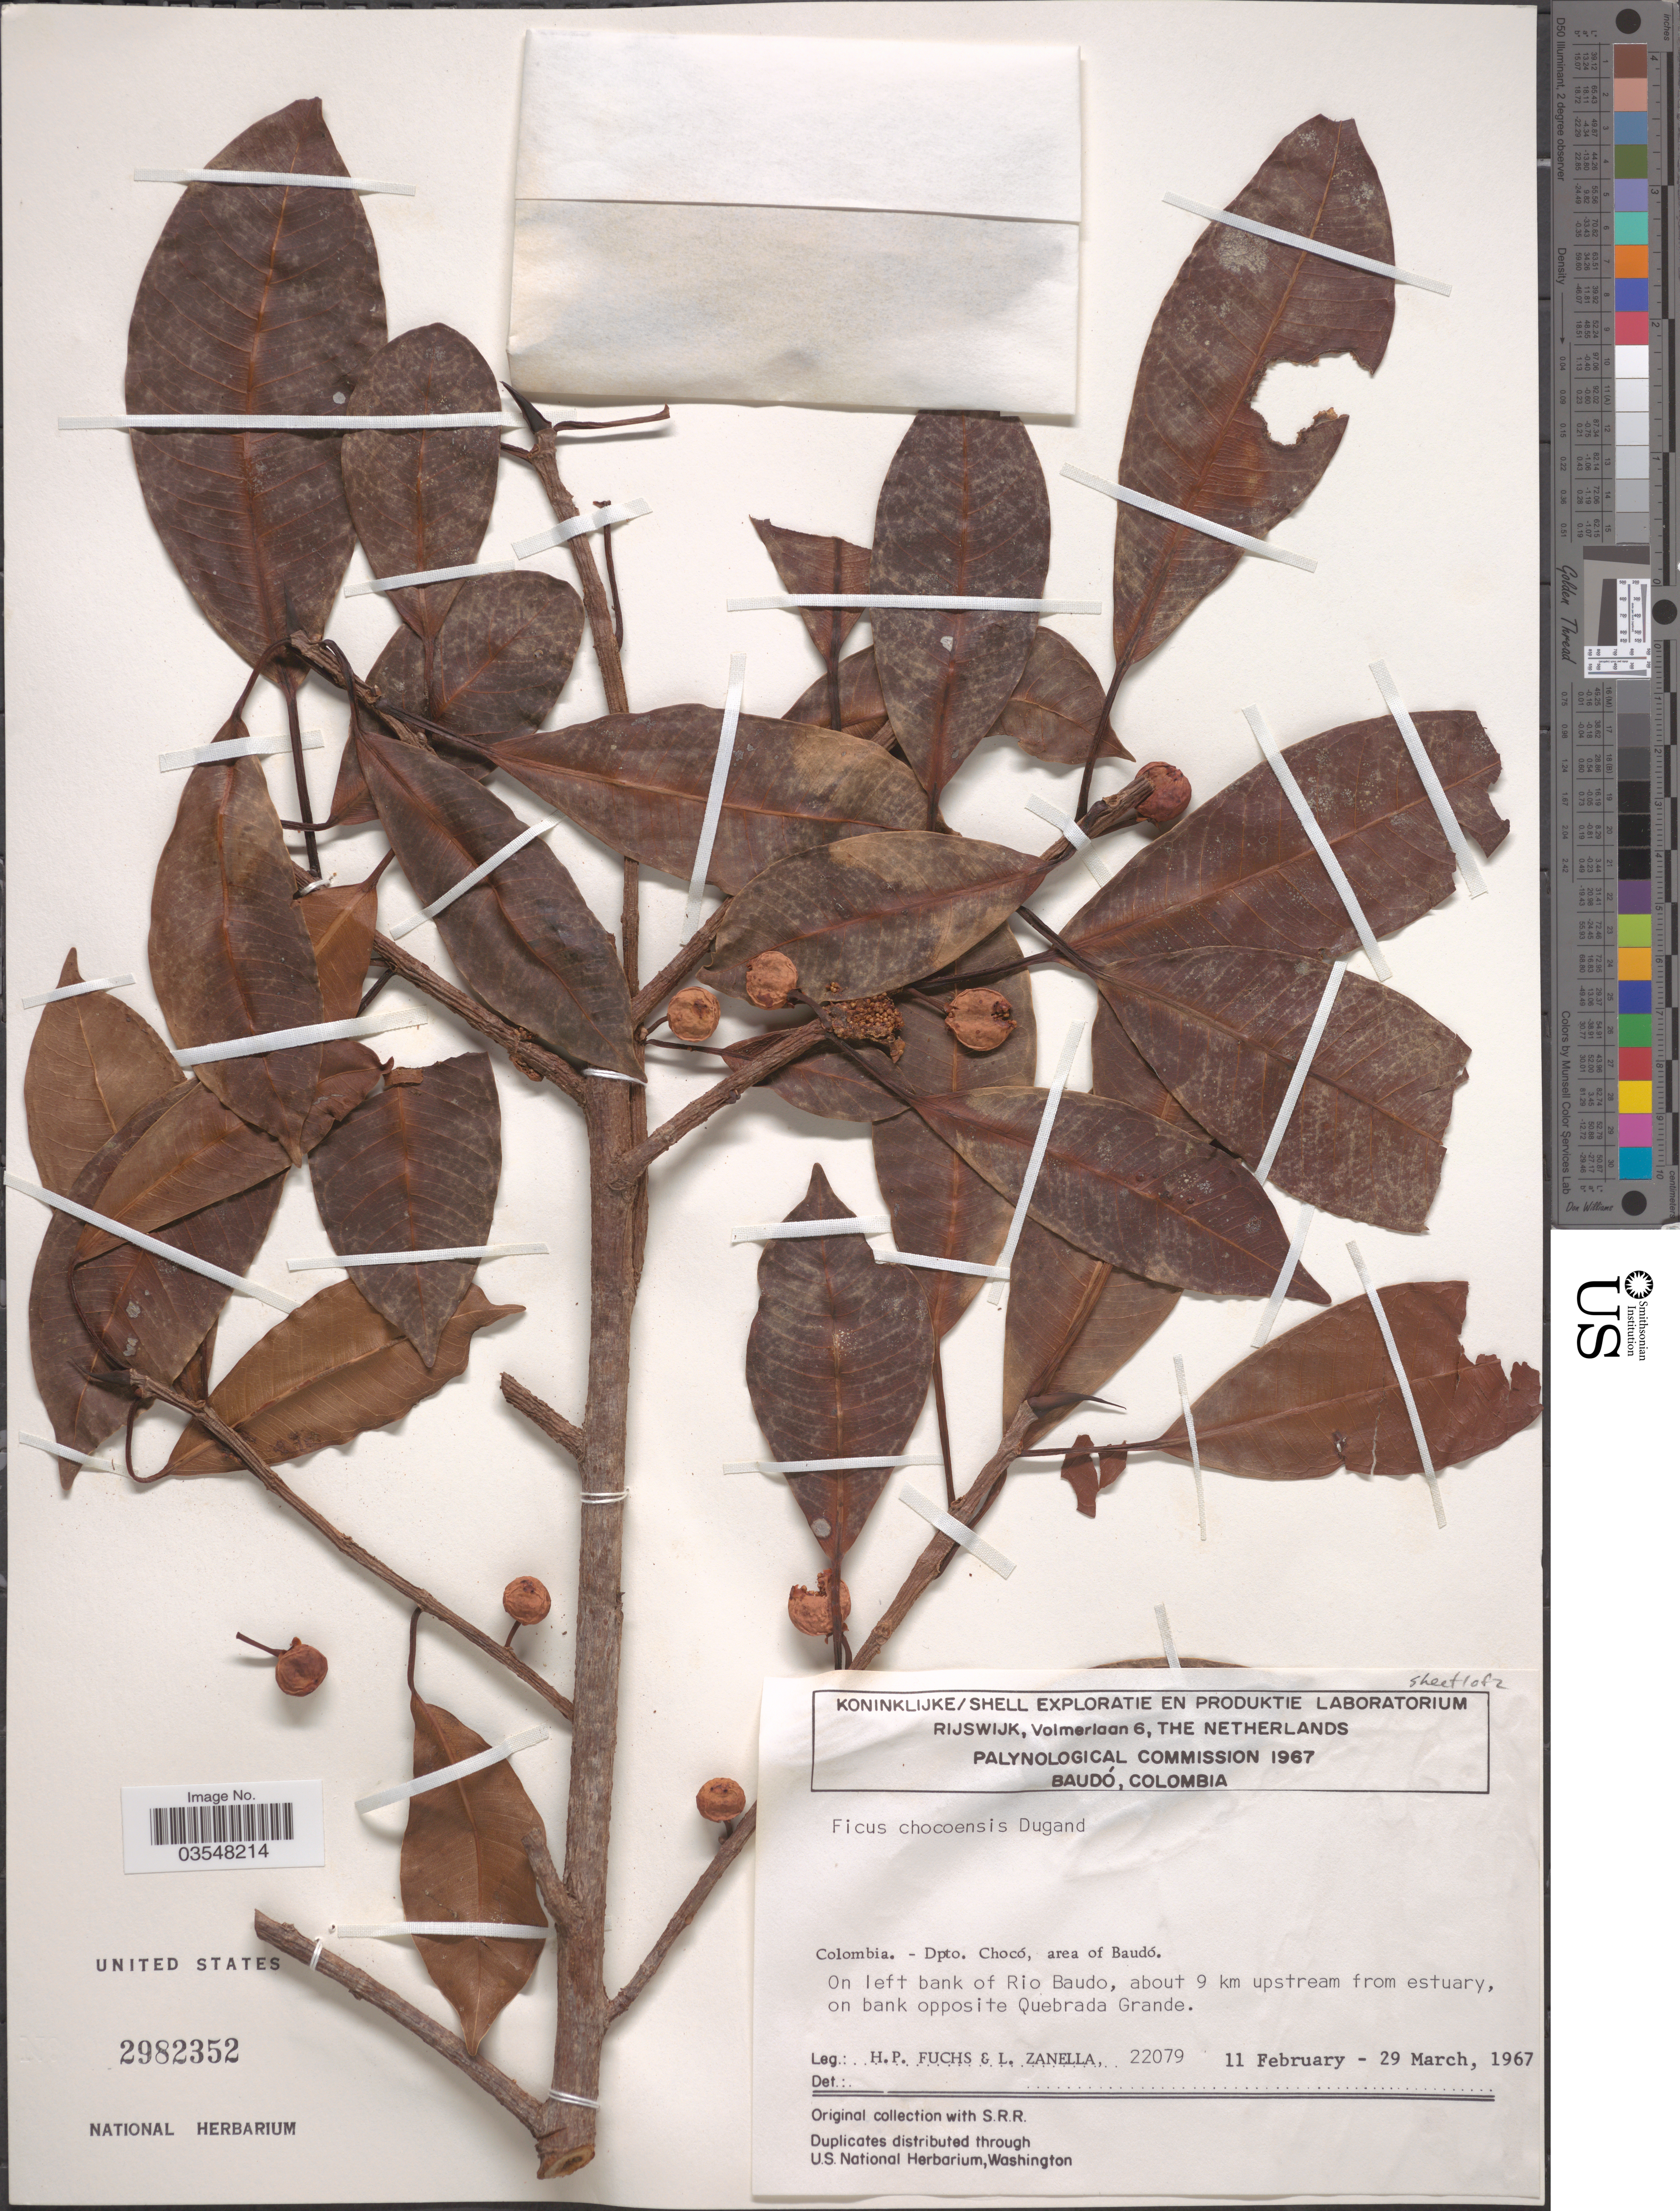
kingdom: Plantae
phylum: Tracheophyta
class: Magnoliopsida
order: Rosales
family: Moraceae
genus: Ficus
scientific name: Ficus guianensis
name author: Desv. ex Ham.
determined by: Pederneiras, Leandro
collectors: H. P. Fuchs & L. Zanella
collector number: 22079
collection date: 1967-02-11/1967-03-29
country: Colombia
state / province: Chocó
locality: Dpto. Chocó, area of Baudó. On left bank of Rio Baudo, about 9 km upstream from estuary, on bank opposite Quebrada Grande.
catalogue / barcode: US 2982352